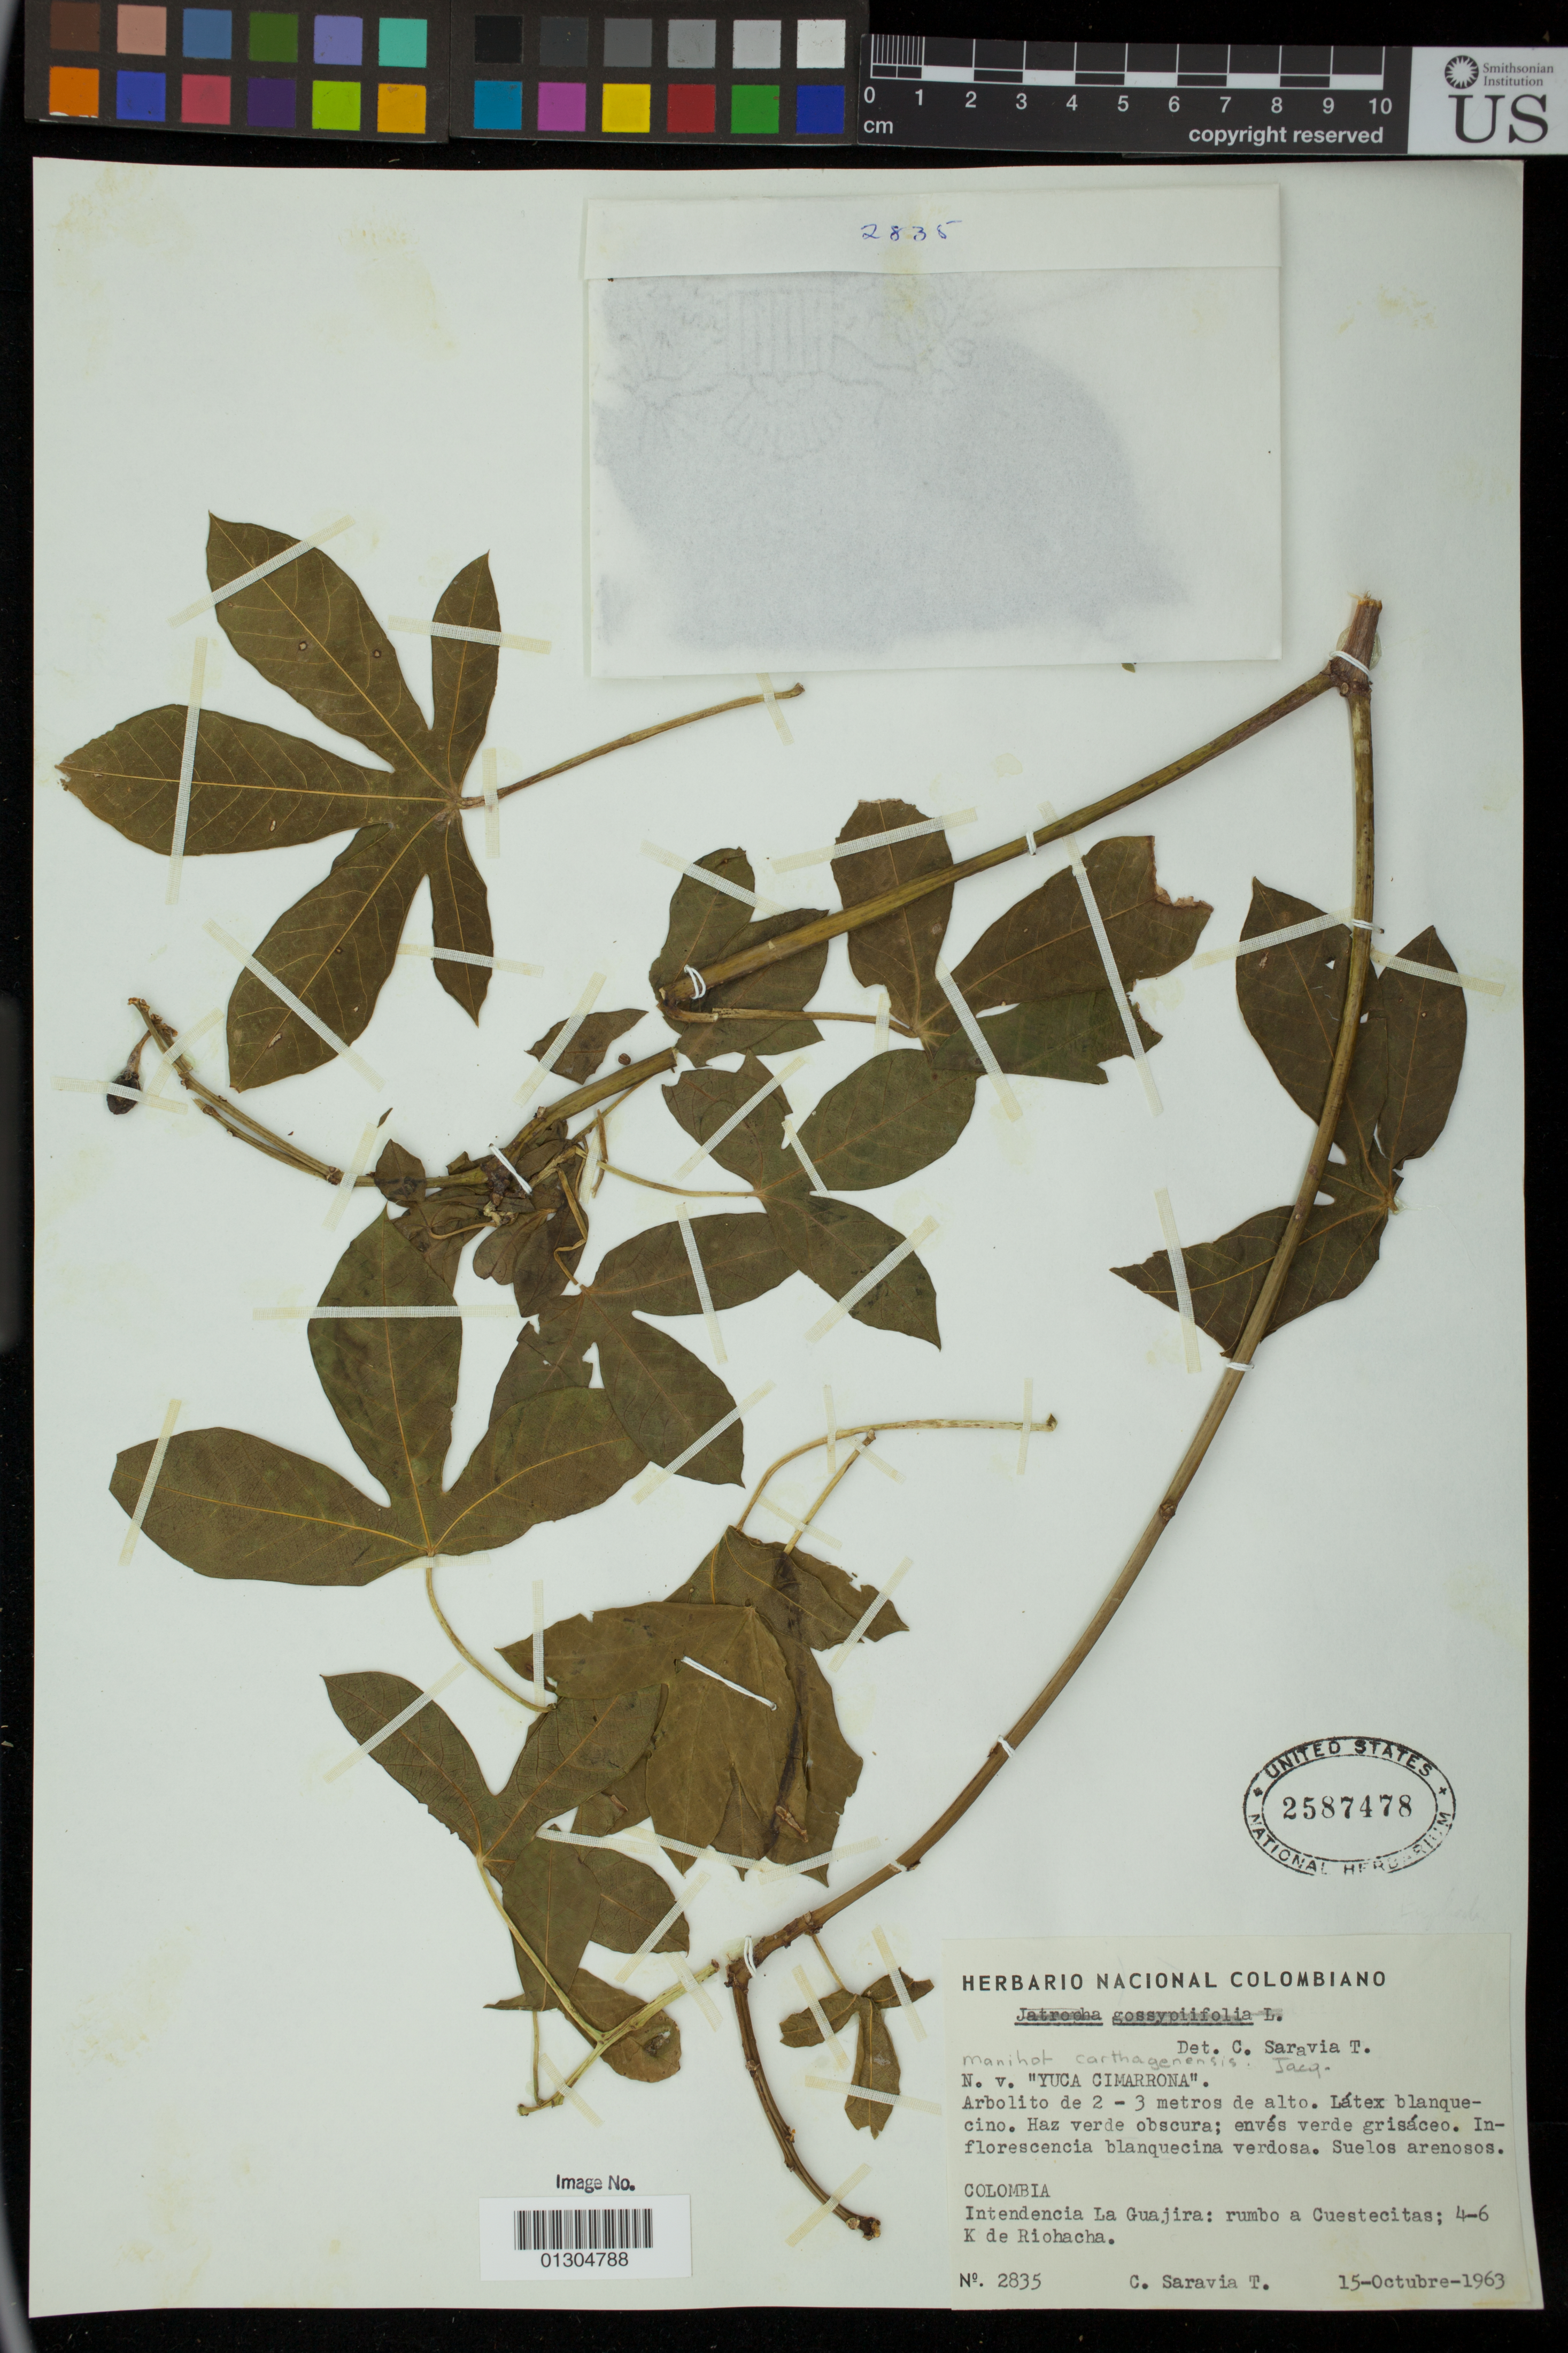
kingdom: Plantae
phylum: Tracheophyta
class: Magnoliopsida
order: Malpighiales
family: Euphorbiaceae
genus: Manihot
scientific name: Manihot carthagenensis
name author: (Jacq.) Müll. Arg.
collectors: C. Saravia T.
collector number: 2835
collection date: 1963-10-15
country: Colombia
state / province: La Guajira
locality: COLUMBIA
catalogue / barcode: US 2587478